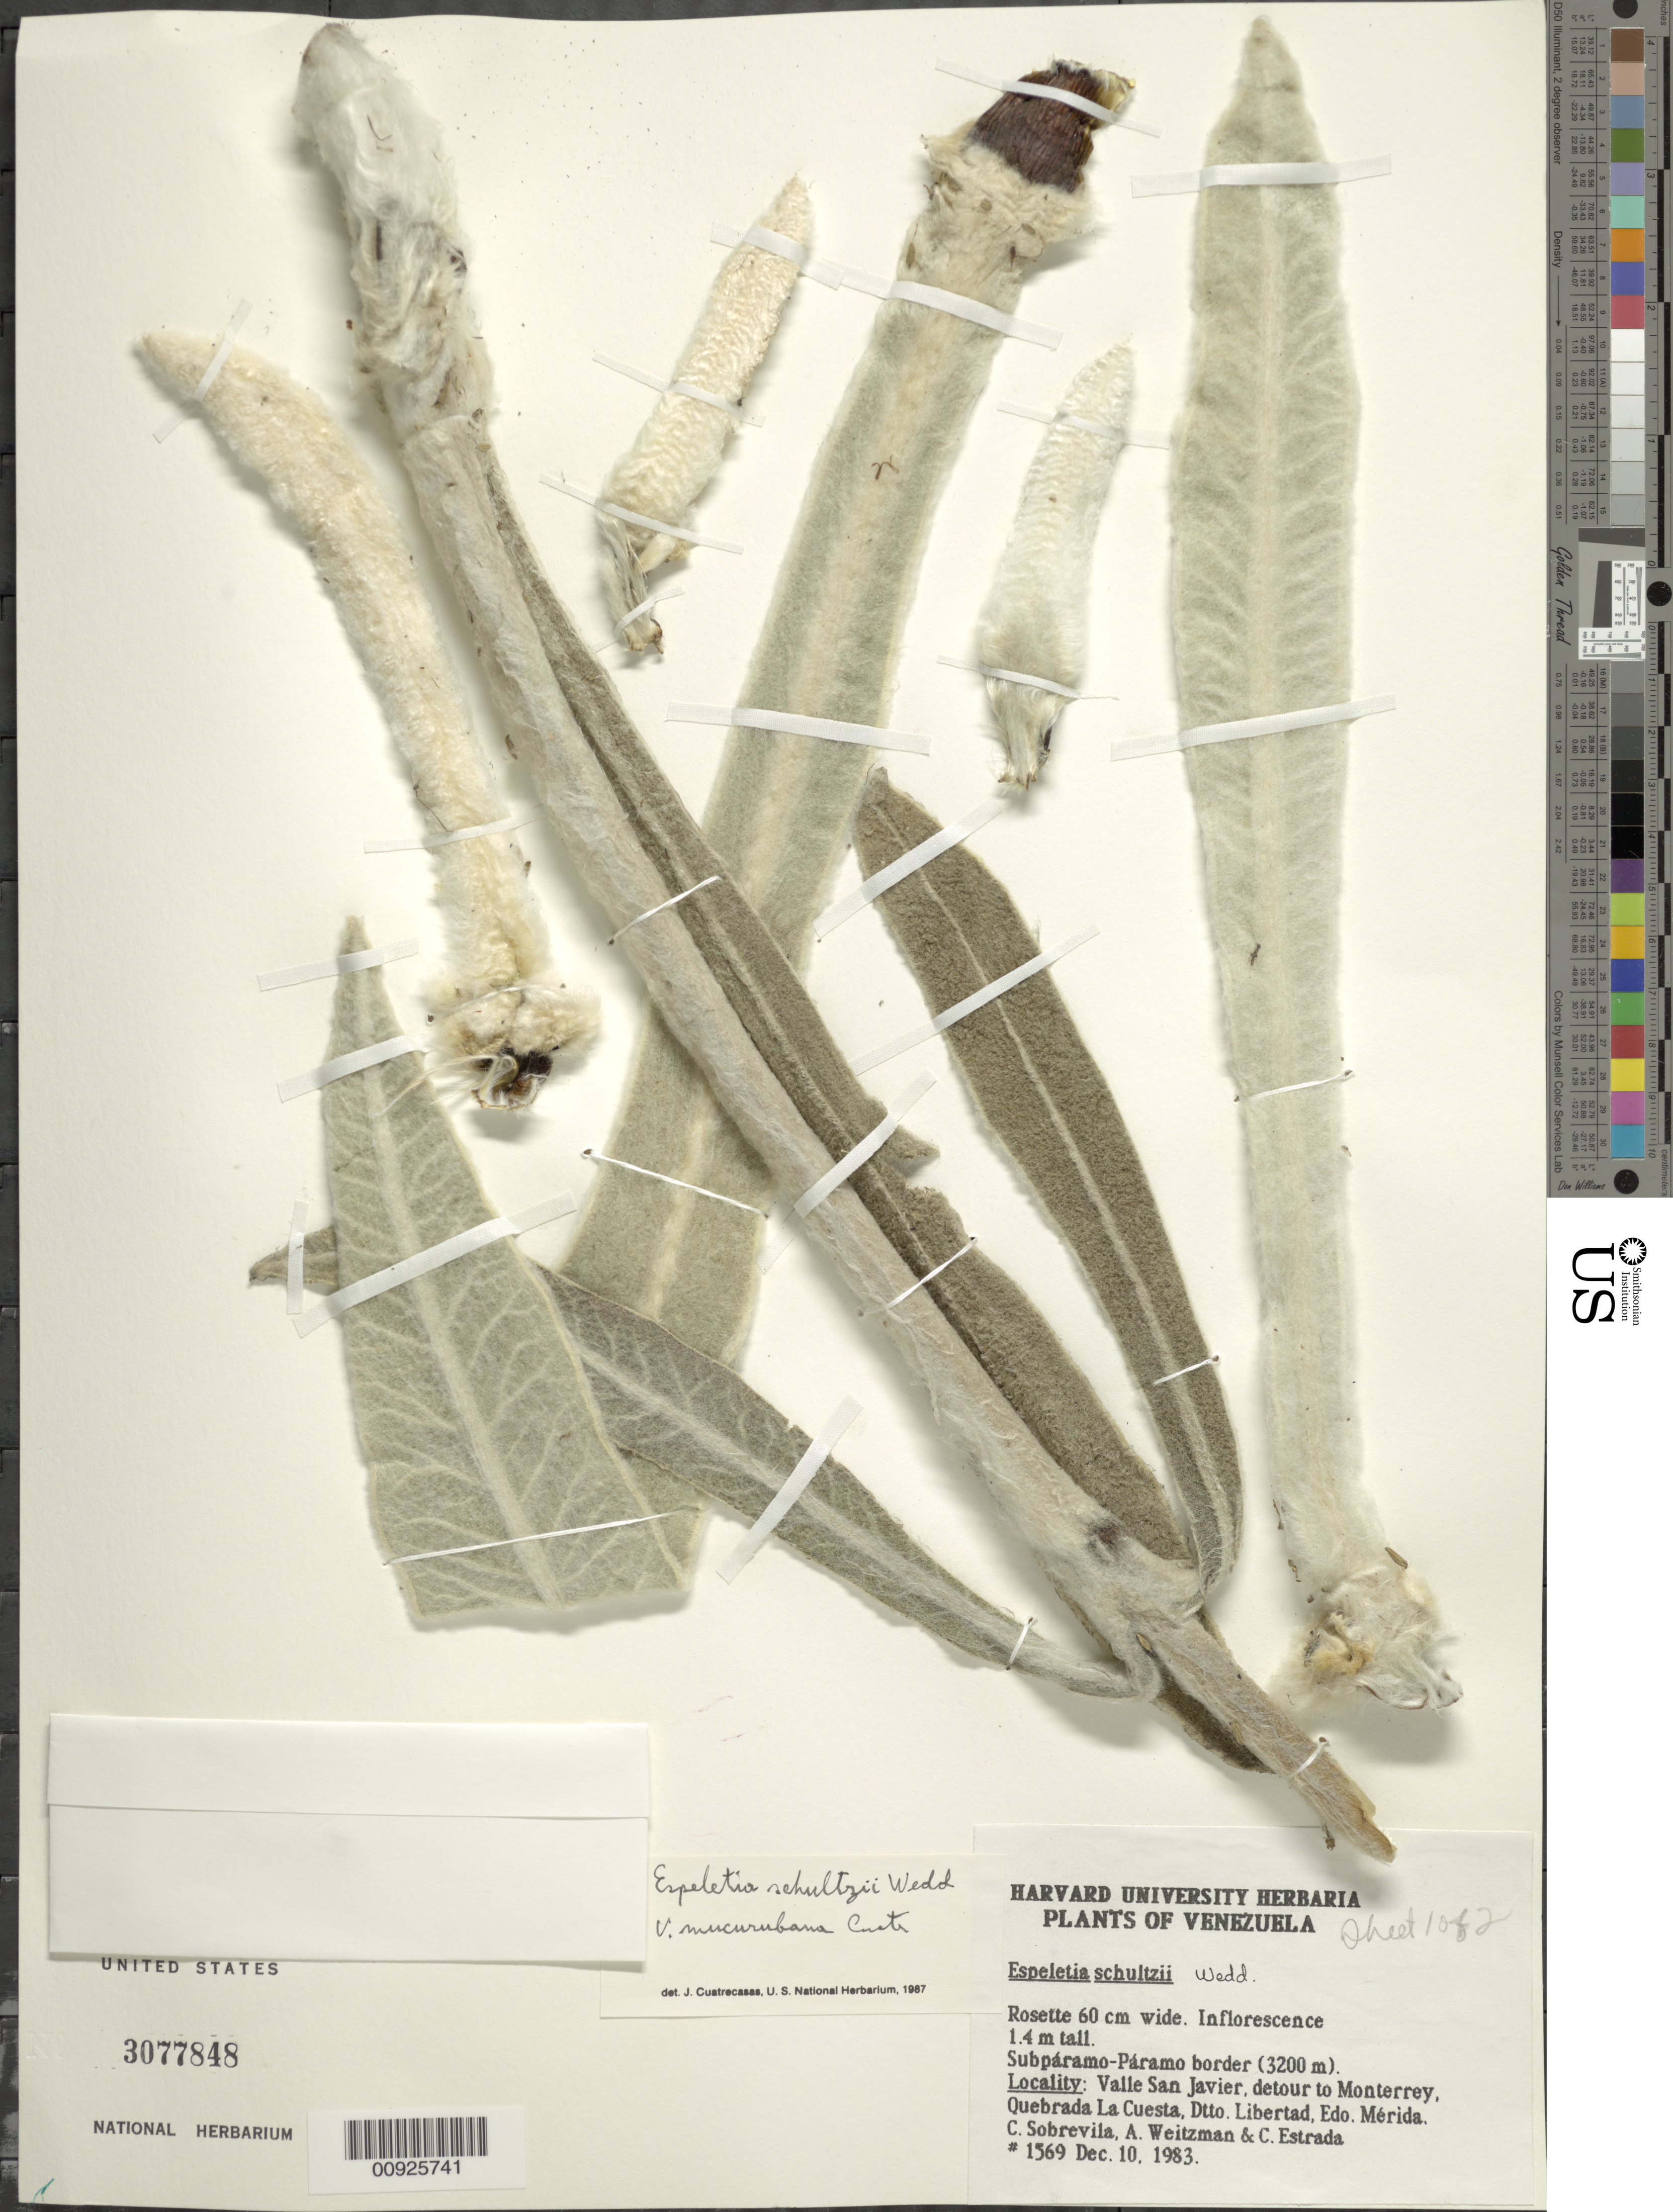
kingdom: Plantae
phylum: Tracheophyta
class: Magnoliopsida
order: Asterales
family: Asteraceae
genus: Espeletia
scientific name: Espeletia schultzii var. mucurubana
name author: Cuatrec.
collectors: C. Sobrevila, A. Weitzman & C. Estrada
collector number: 1569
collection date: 1983-12-10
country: Venezuela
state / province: Mérida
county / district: Libertador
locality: Valle San Javier, detour to Monterrey, Quebrada La Cuesta.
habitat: Subpáramo-páramo border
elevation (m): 3200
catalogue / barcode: US 3077848